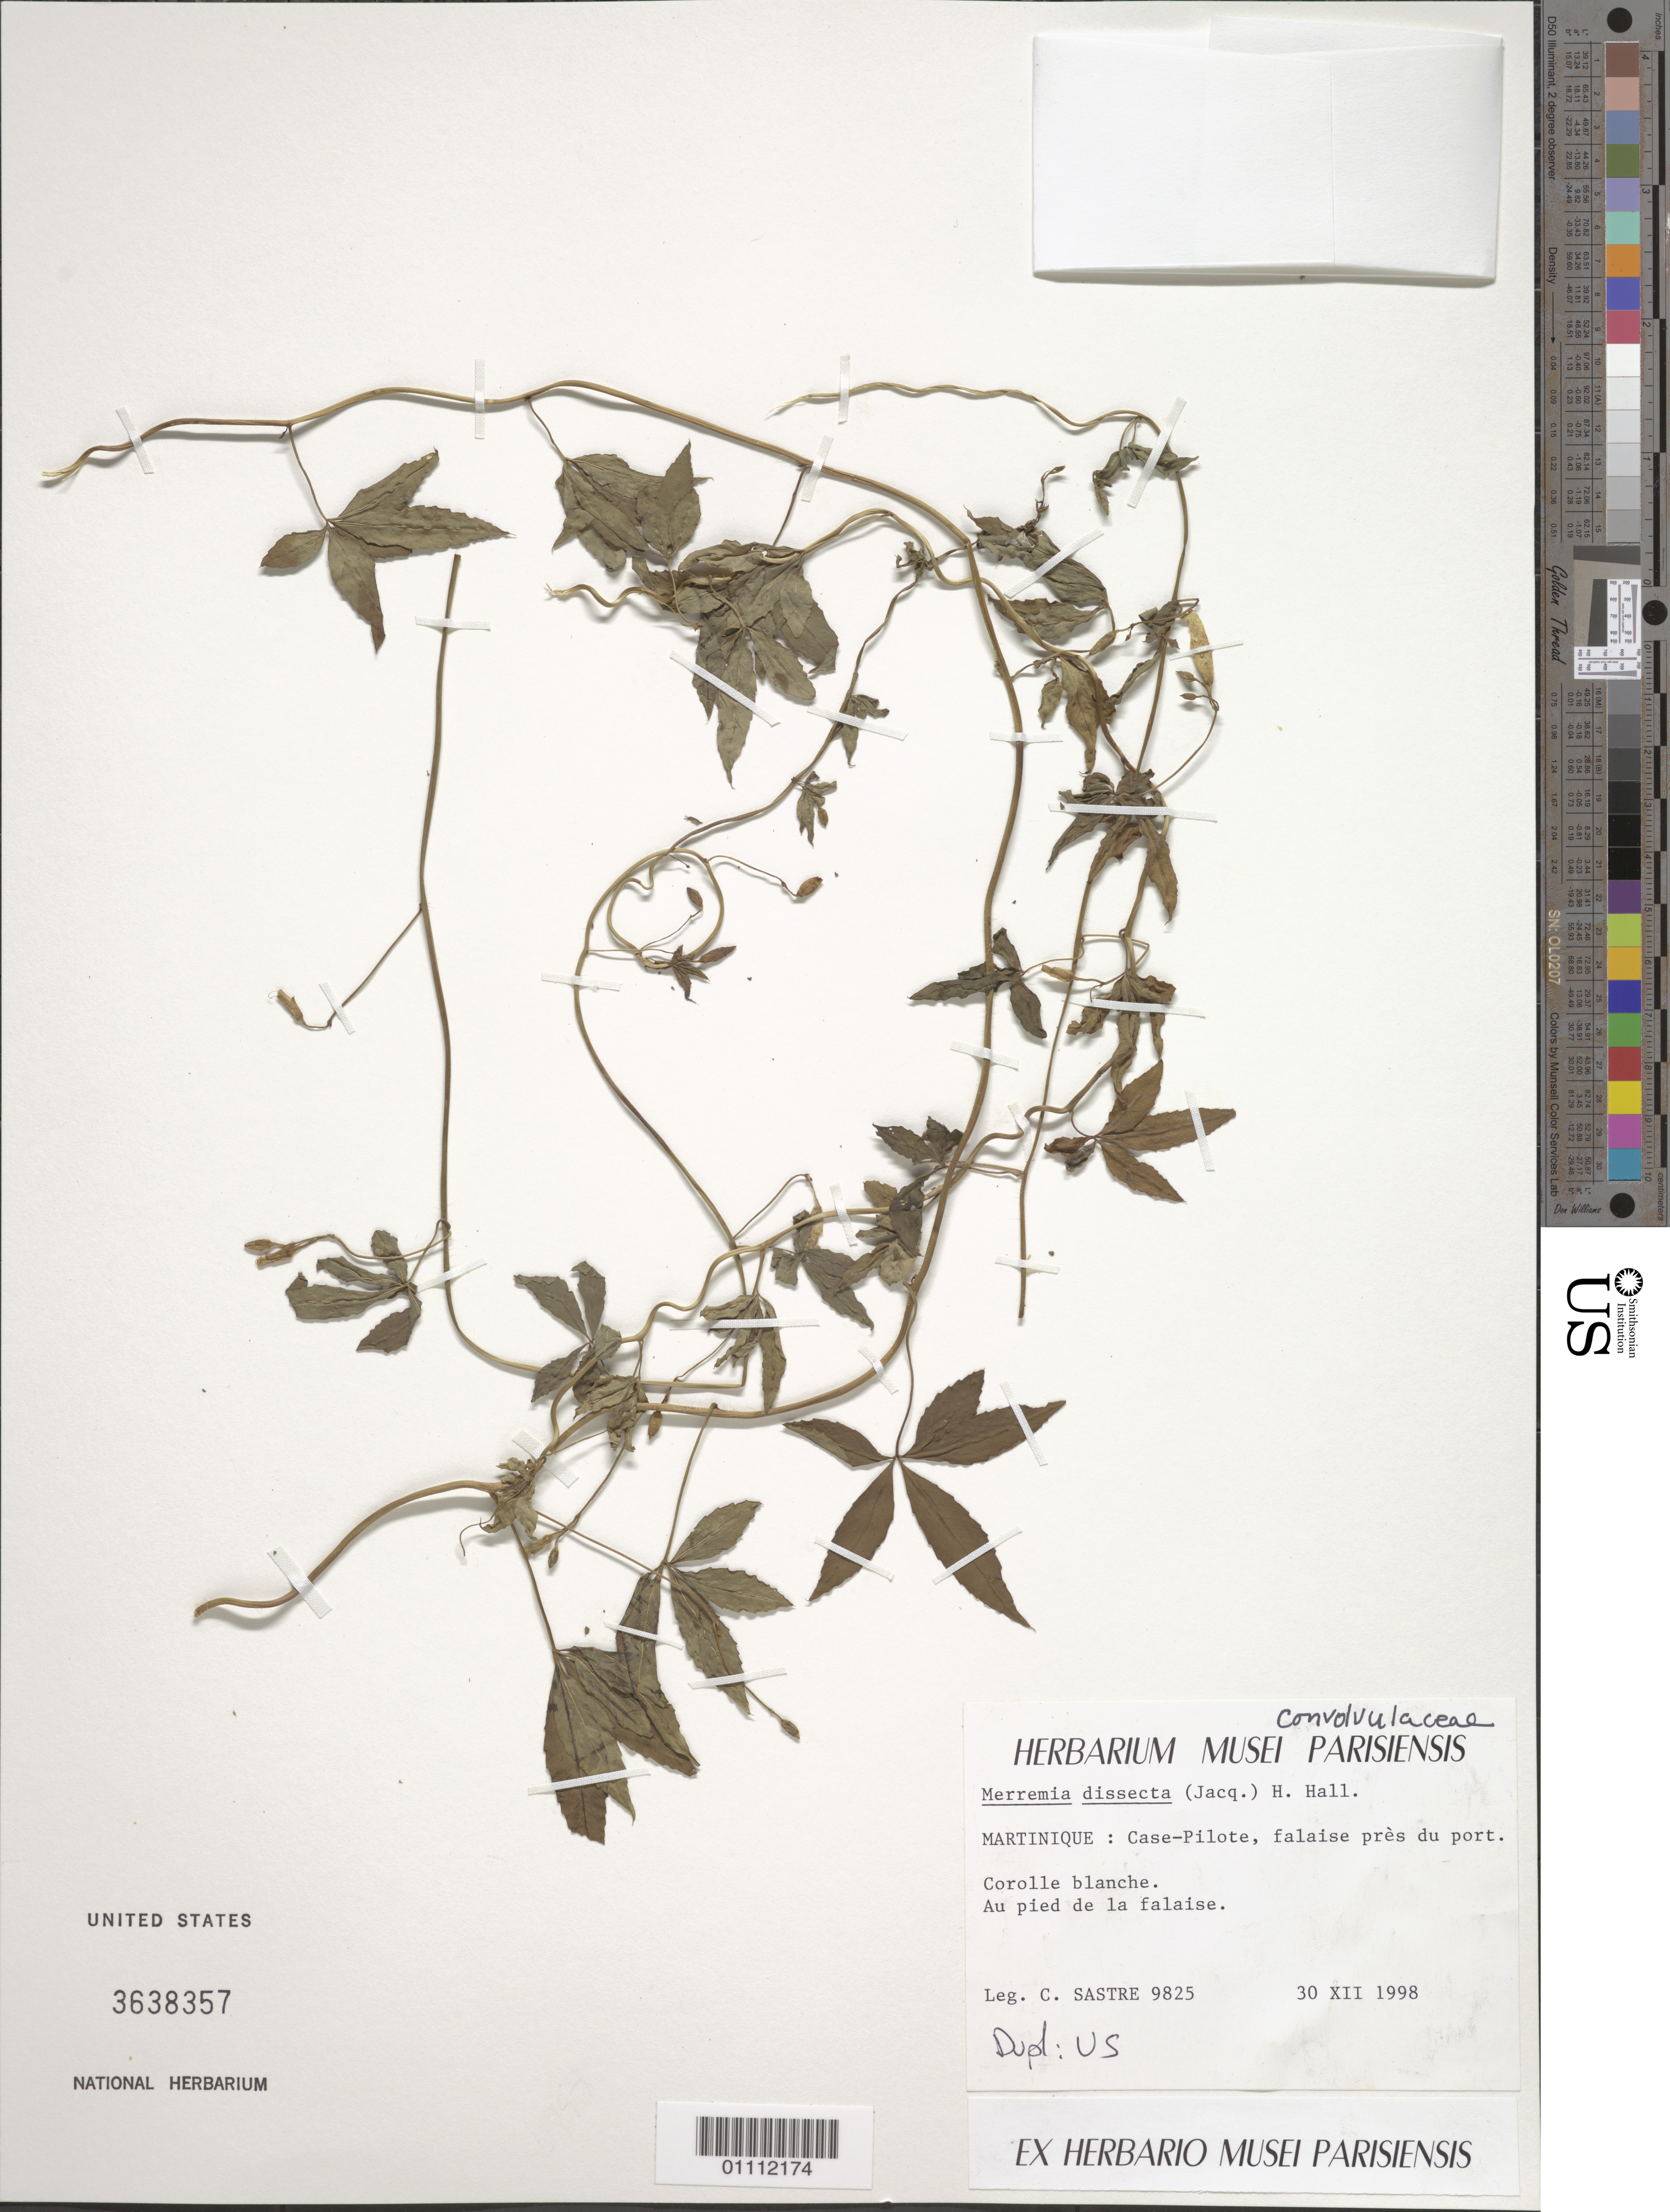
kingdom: Plantae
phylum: Tracheophyta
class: Magnoliopsida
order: Solanales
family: Convolvulaceae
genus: Merremia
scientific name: Merremia dissecta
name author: (Jacq.) Hallier f.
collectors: C. H. L. Sastre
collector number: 9825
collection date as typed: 30 Dec 1998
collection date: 1998-12-30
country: Martinique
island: Martinique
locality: Case-Pilote, falaise près du port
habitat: Au pied de la falaise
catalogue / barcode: US 3638357